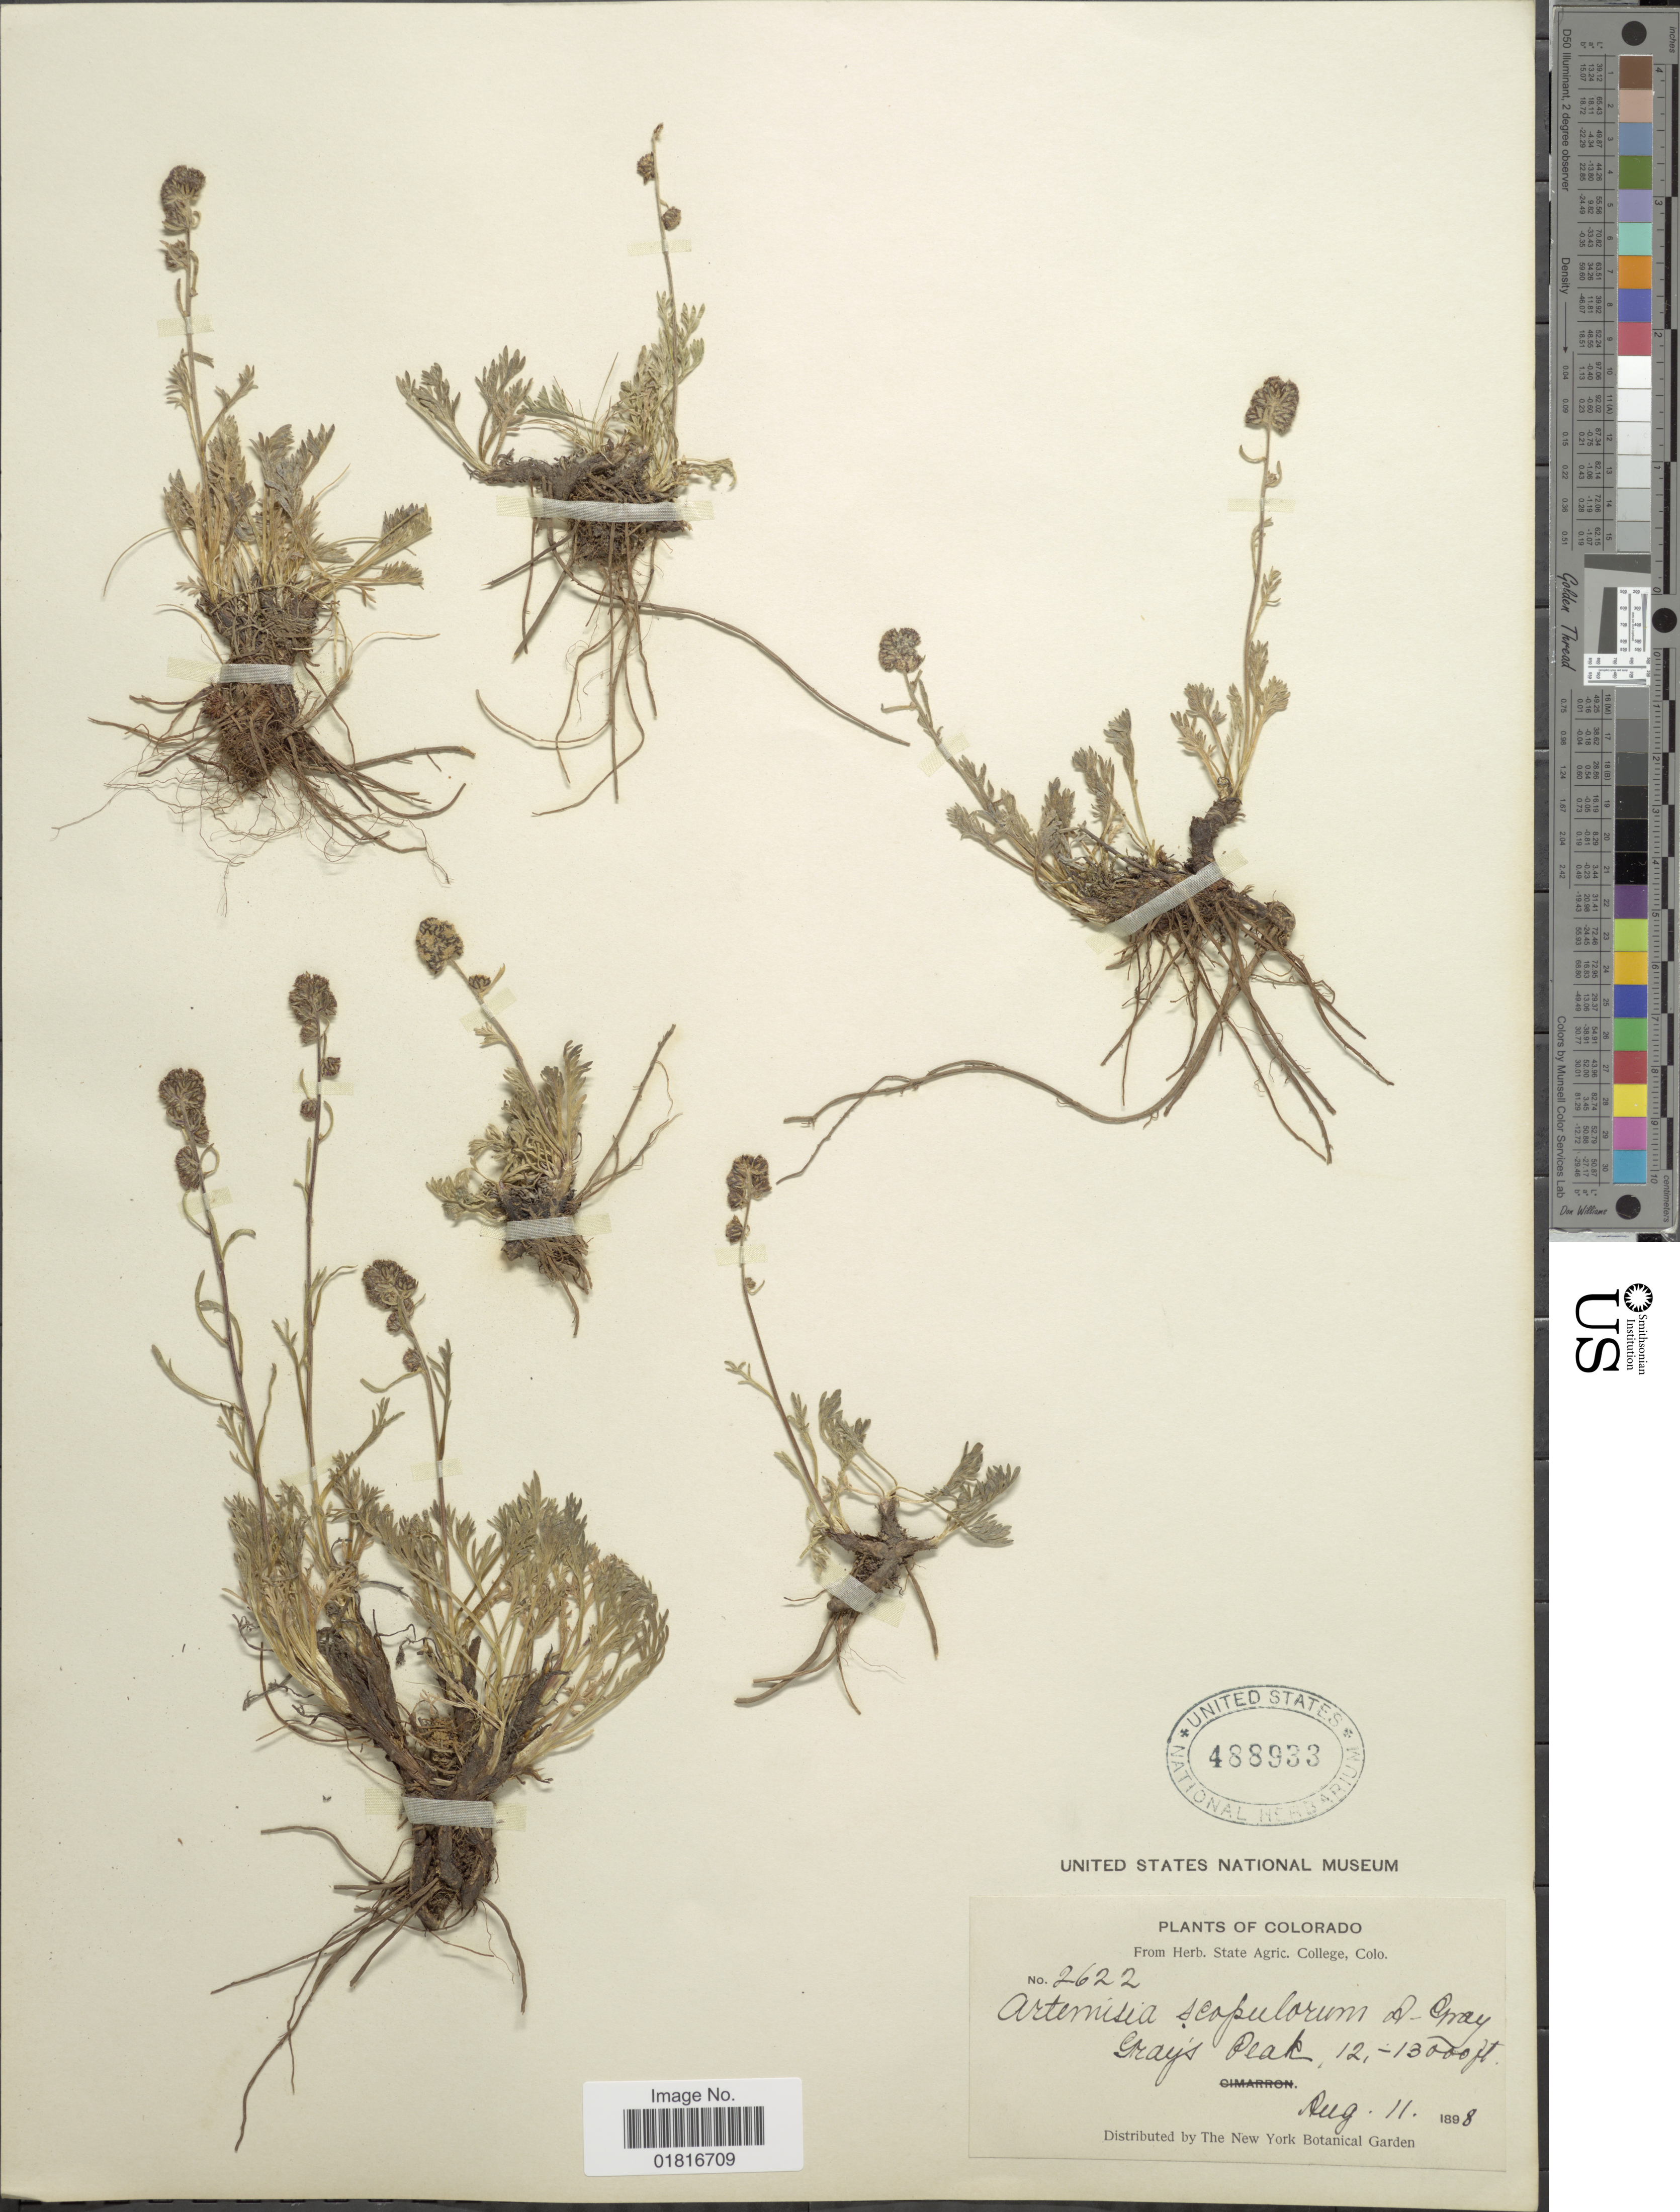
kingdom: Plantae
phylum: Tracheophyta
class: Magnoliopsida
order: Asterales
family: Asteraceae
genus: Artemisia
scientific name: Artemisia scopulorum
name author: A. Gray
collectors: ex herb. State Agric. College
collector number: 2622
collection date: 1898-08-11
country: United States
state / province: Colorado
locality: Gray's Peak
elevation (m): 3658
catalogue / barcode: US 488933